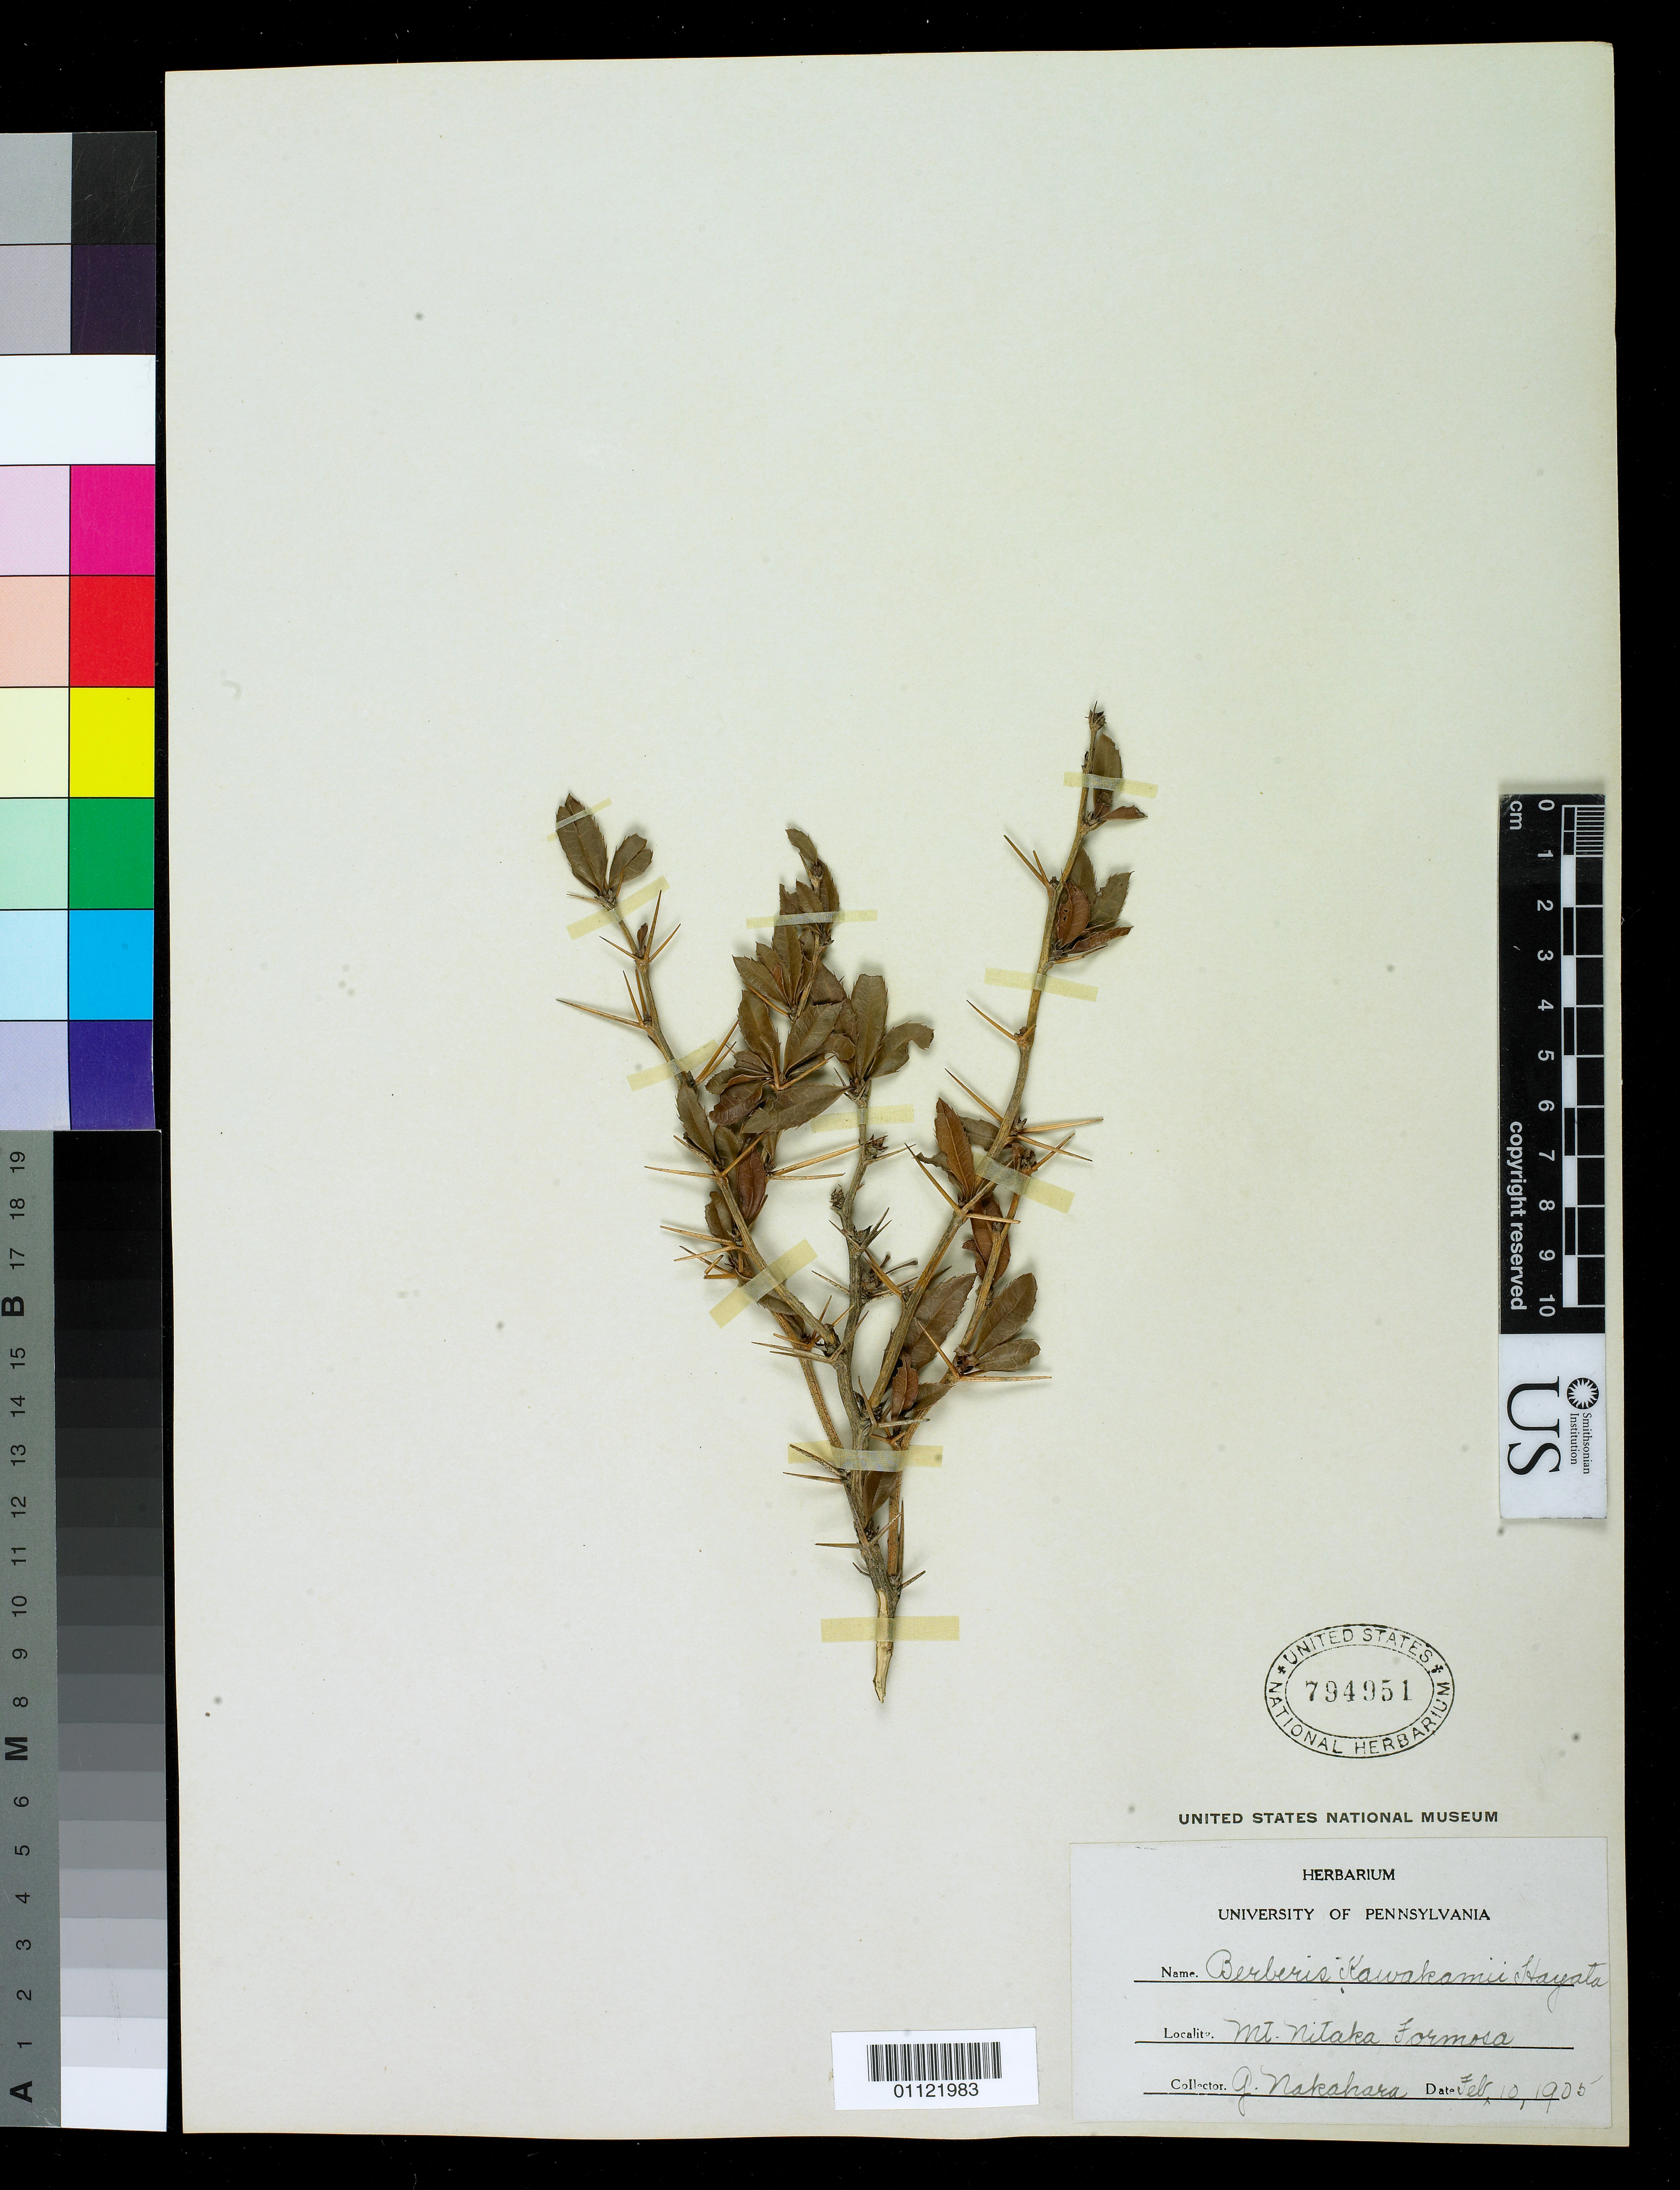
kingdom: Plantae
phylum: Tracheophyta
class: Magnoliopsida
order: Ranunculales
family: Berberidaceae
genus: Berberis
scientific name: Berberis kawakamii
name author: Hayata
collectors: G. Nakakara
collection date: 1905-02-10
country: Taiwan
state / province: Nantou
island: Taiwan [Formosa]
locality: Mt. Nitaka Formosa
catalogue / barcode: US 794951